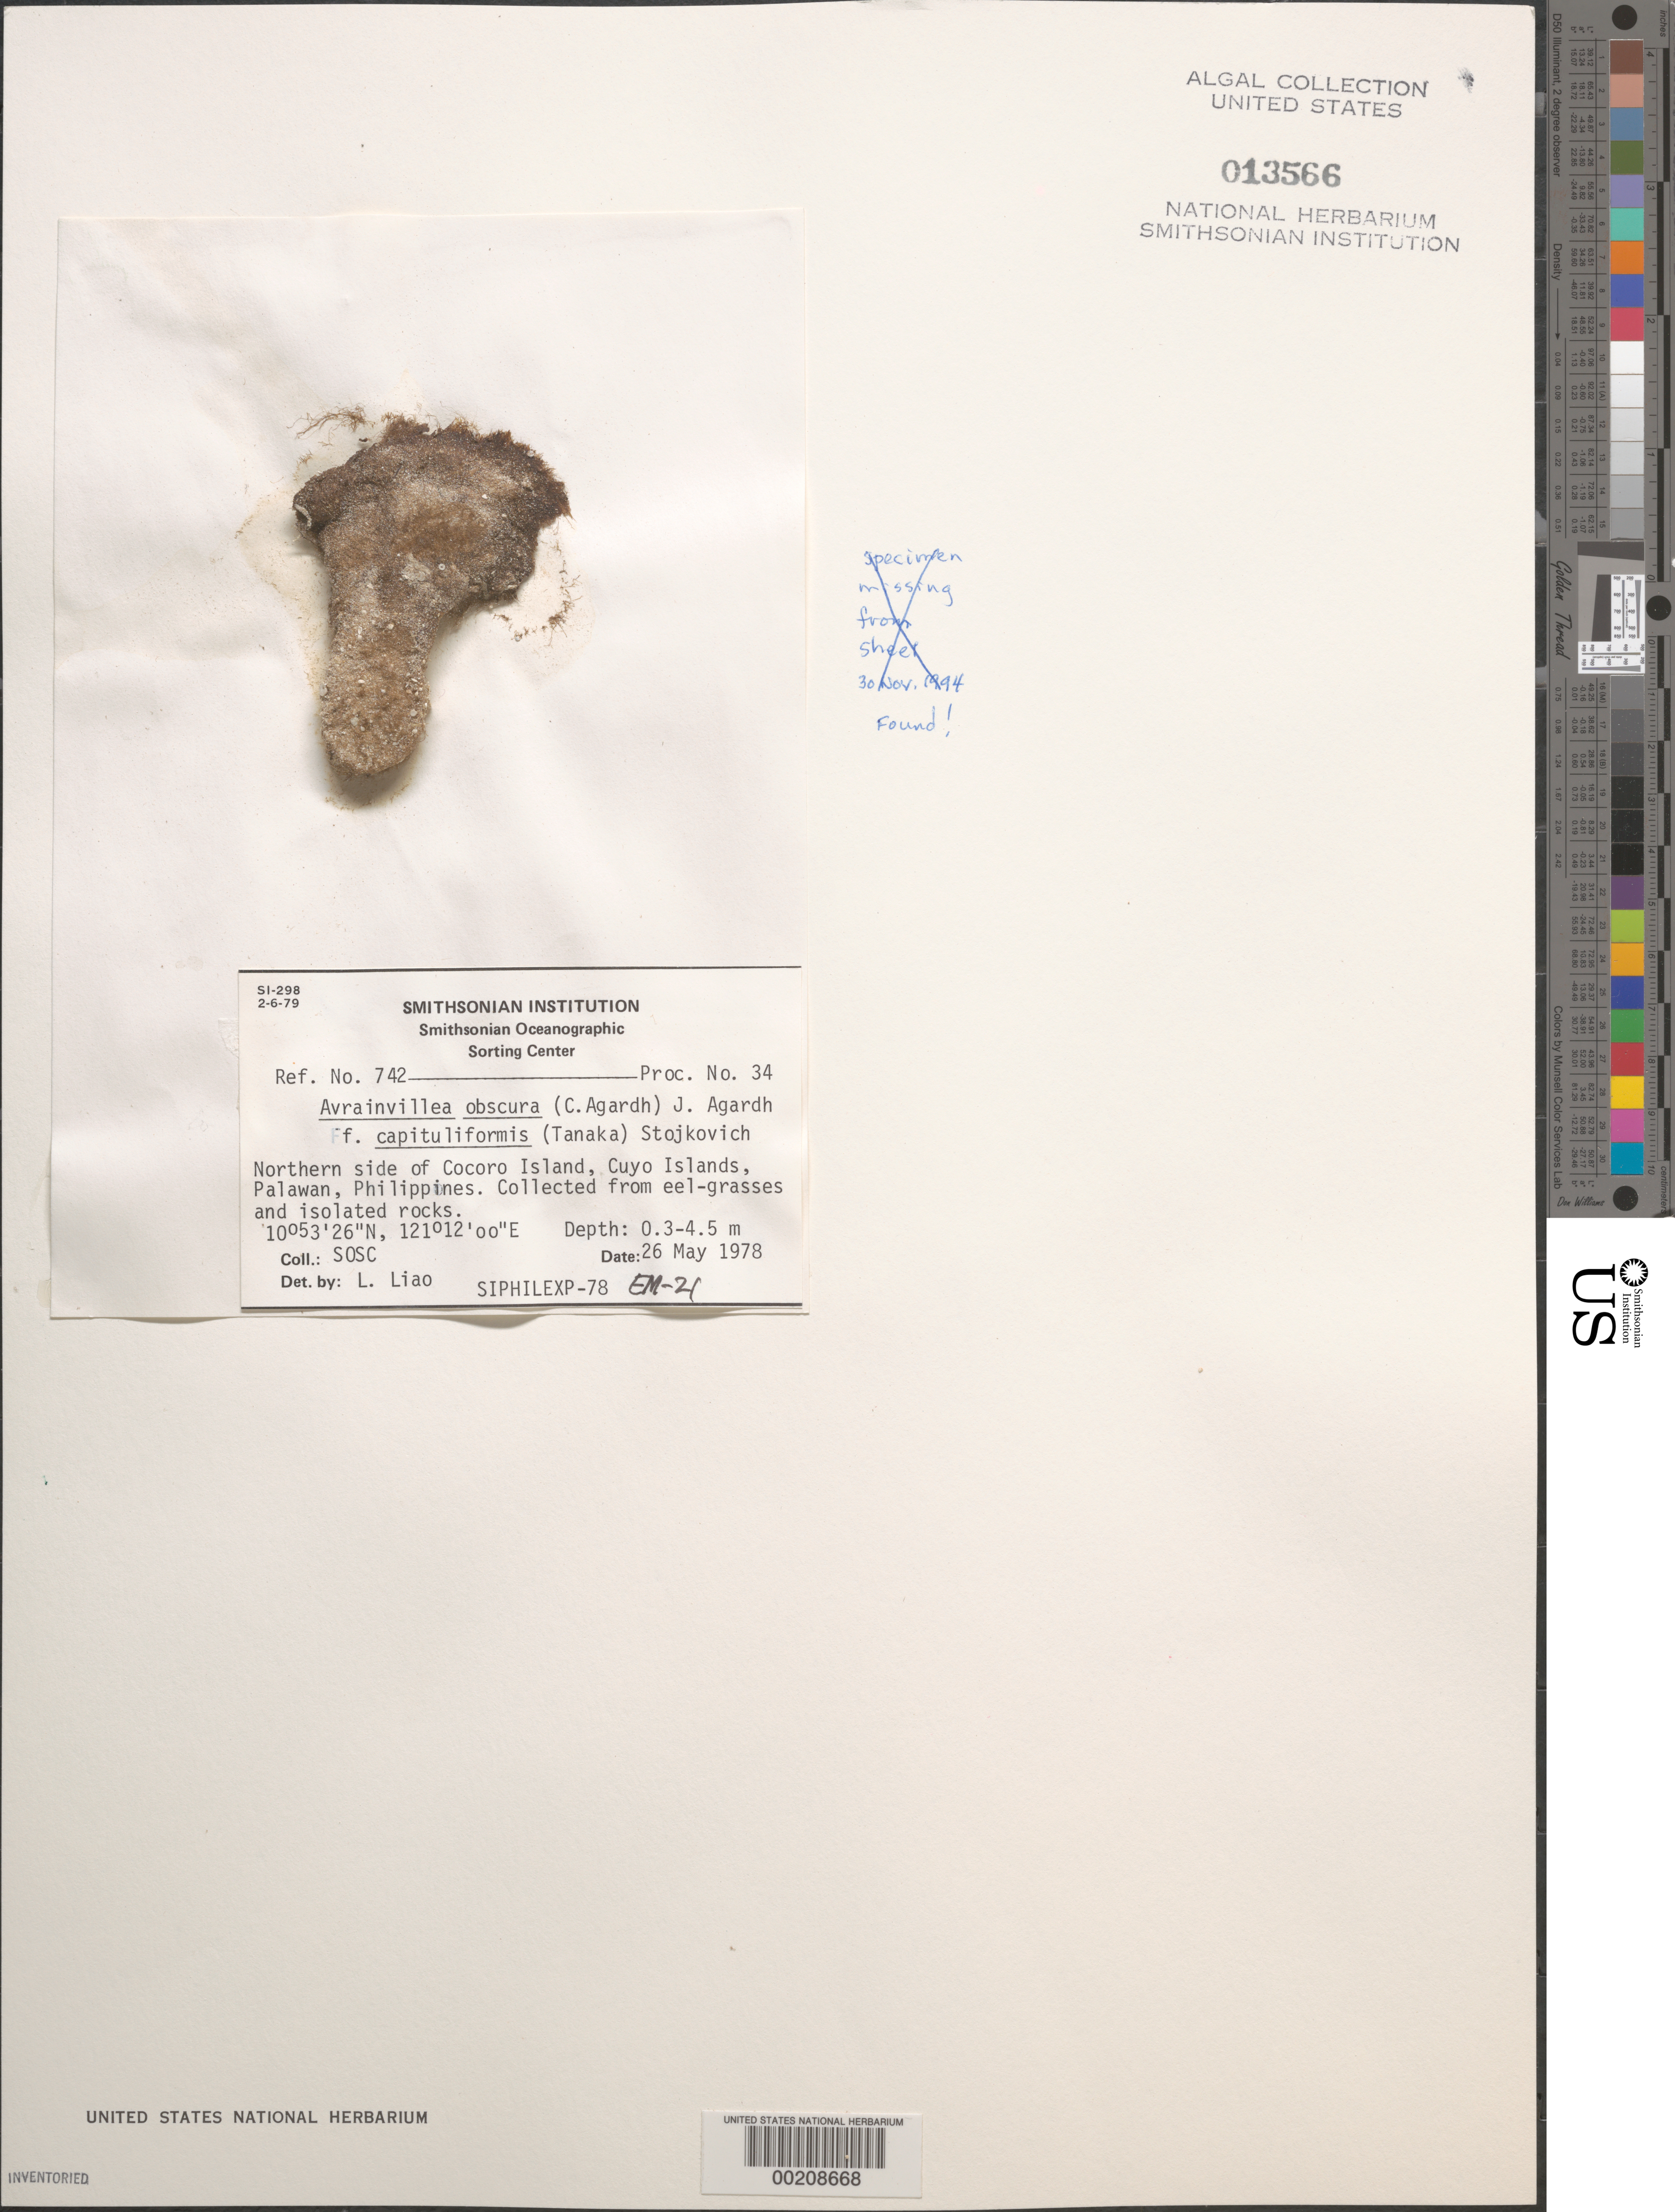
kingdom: Plantae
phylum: Chlorophyta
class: Ulvophyceae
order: Bryopsidales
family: Dichotomosiphonaceae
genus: Avrainvillea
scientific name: Avrainvillea obscura f. capituliformis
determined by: Liao, L. M.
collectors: SOSC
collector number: Station 78 EM-21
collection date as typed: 26 May 1978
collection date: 1978-05-26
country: Philippines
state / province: Mimaropa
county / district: Palawan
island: Cocoro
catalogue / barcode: US 13566